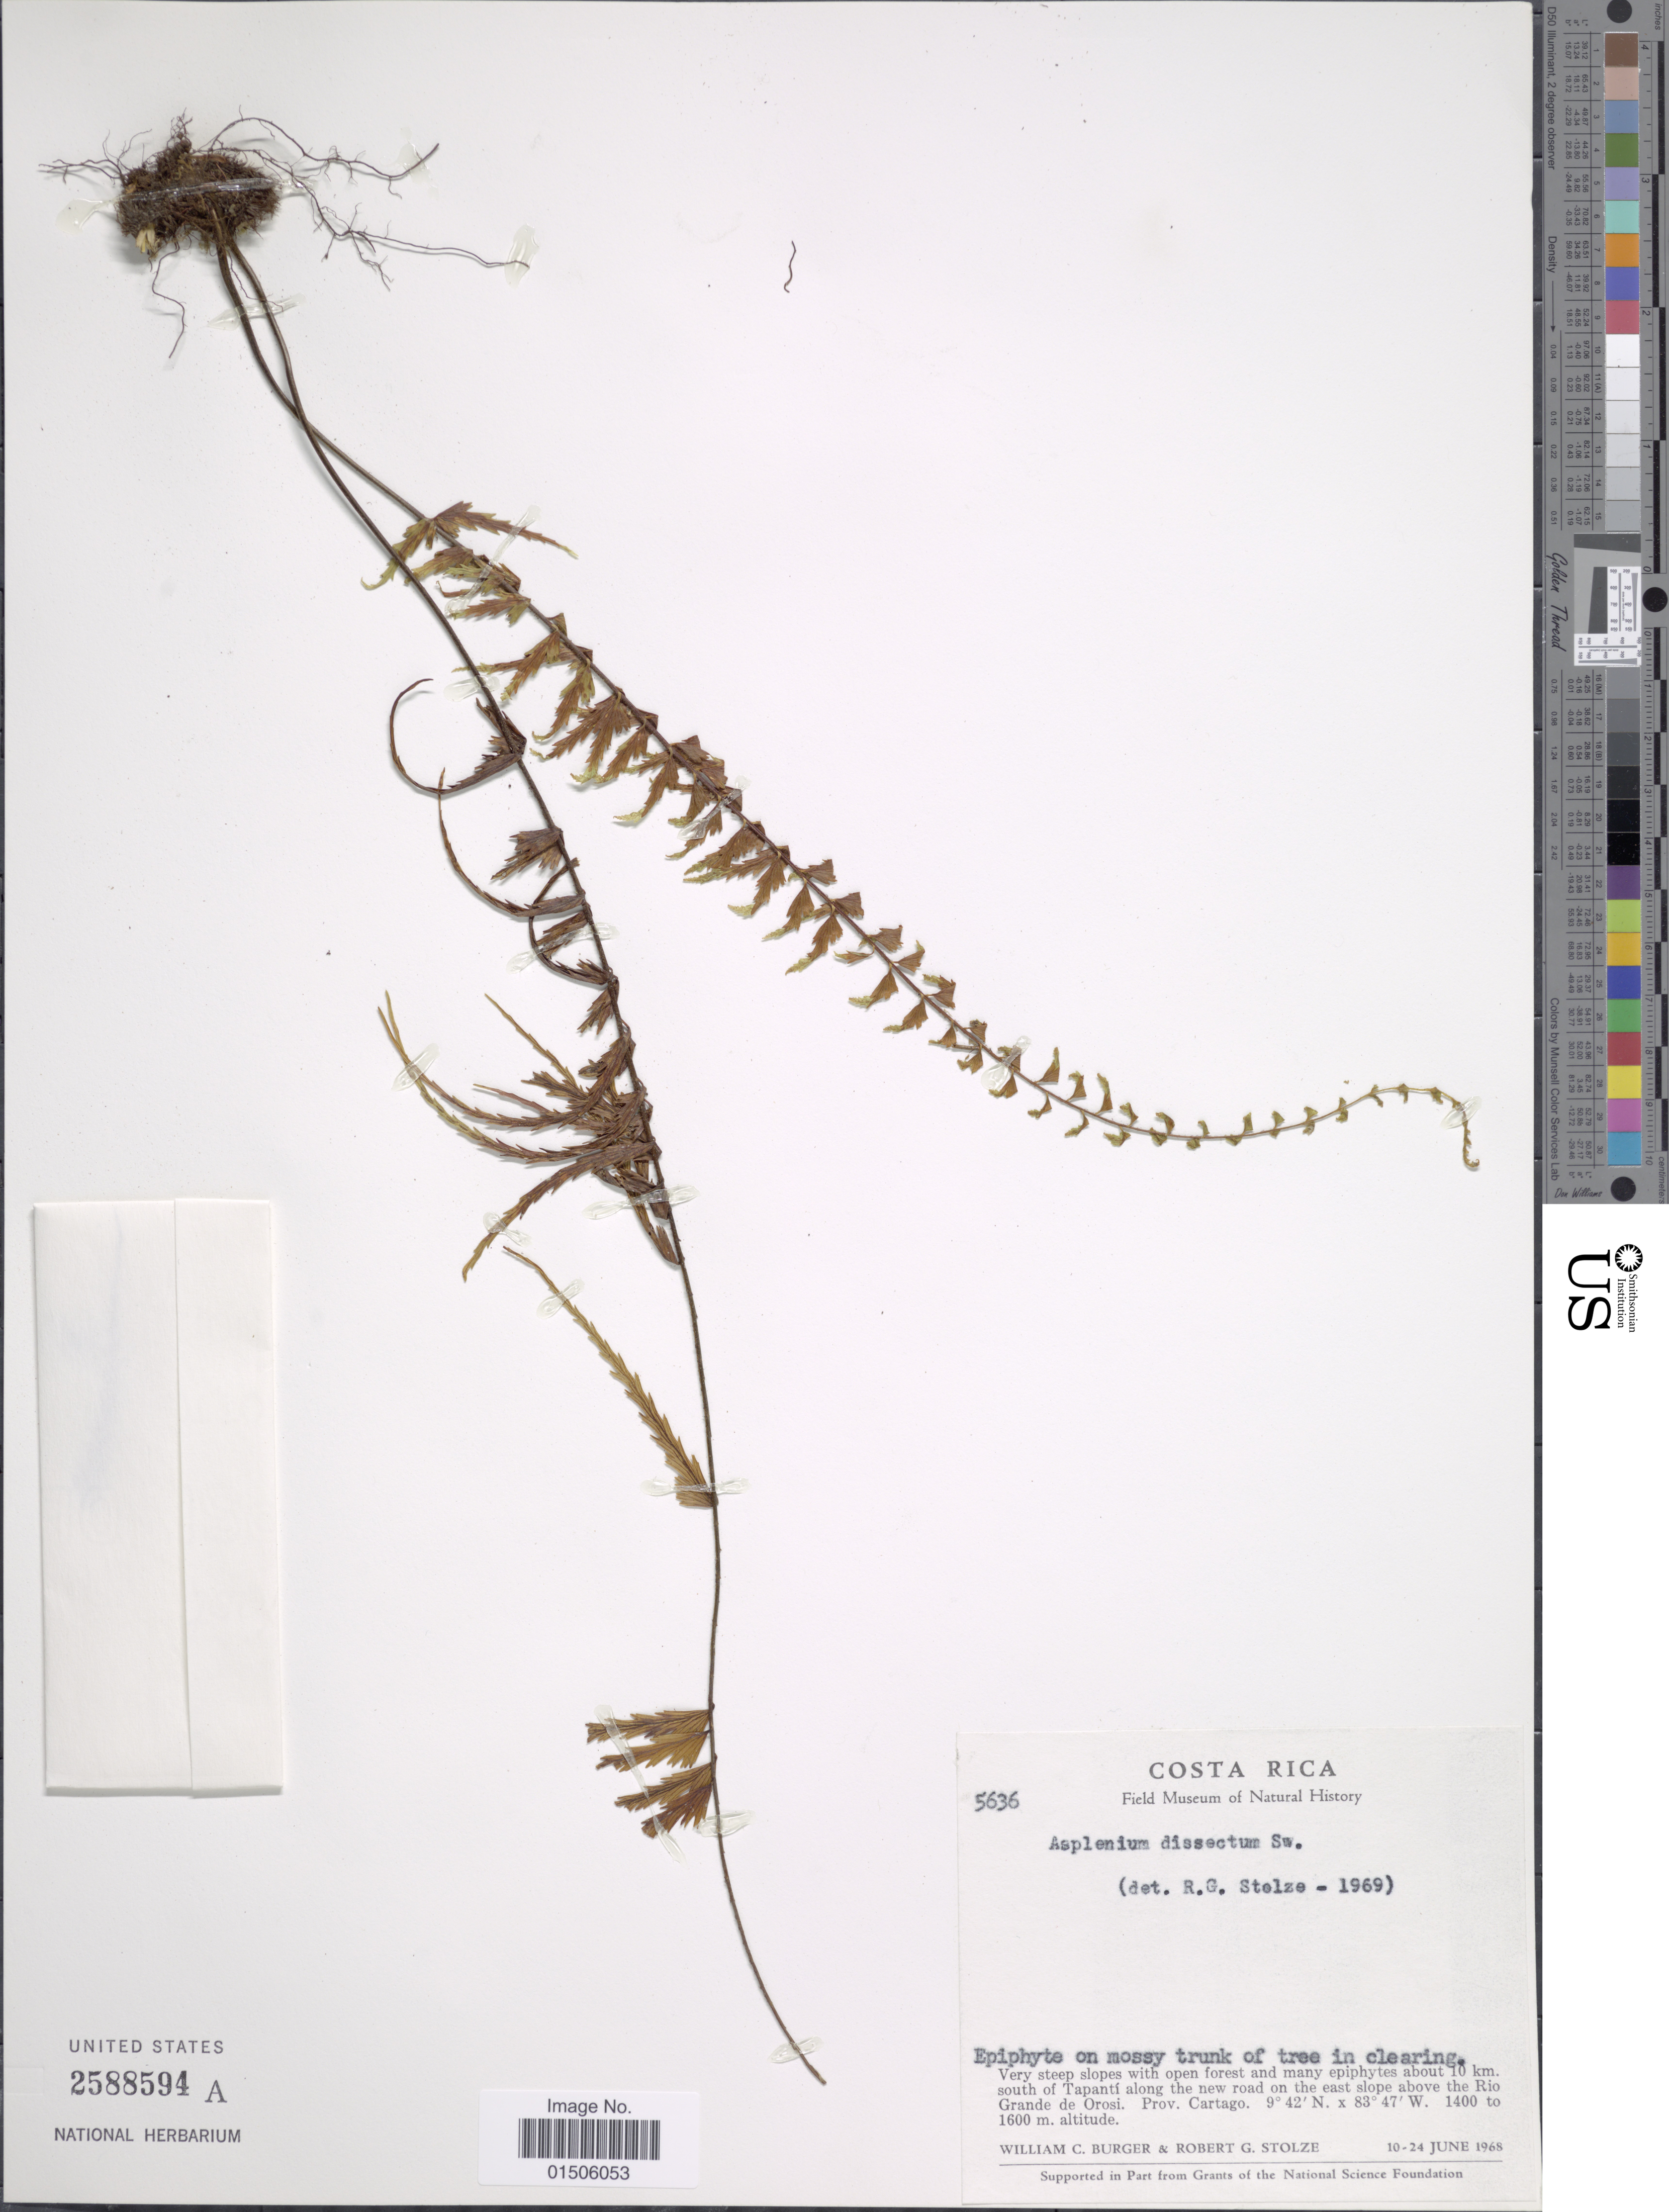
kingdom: Plantae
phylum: Tracheophyta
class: Polypodiopsida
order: Polypodiales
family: Aspleniaceae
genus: Asplenium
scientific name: Asplenium dissectum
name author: Sw.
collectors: W. Burger & R. G. Stolze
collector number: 5636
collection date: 1968-06-10/1968-06-24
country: Costa Rica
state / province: Cartago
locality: Very steep slopes with open forest and many epiphytes about 10 km. south of Tapanti along the new road on the east slope above the Rio Grande de Orosi. Prov. Cartago.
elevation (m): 1400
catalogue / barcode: US 2588594A